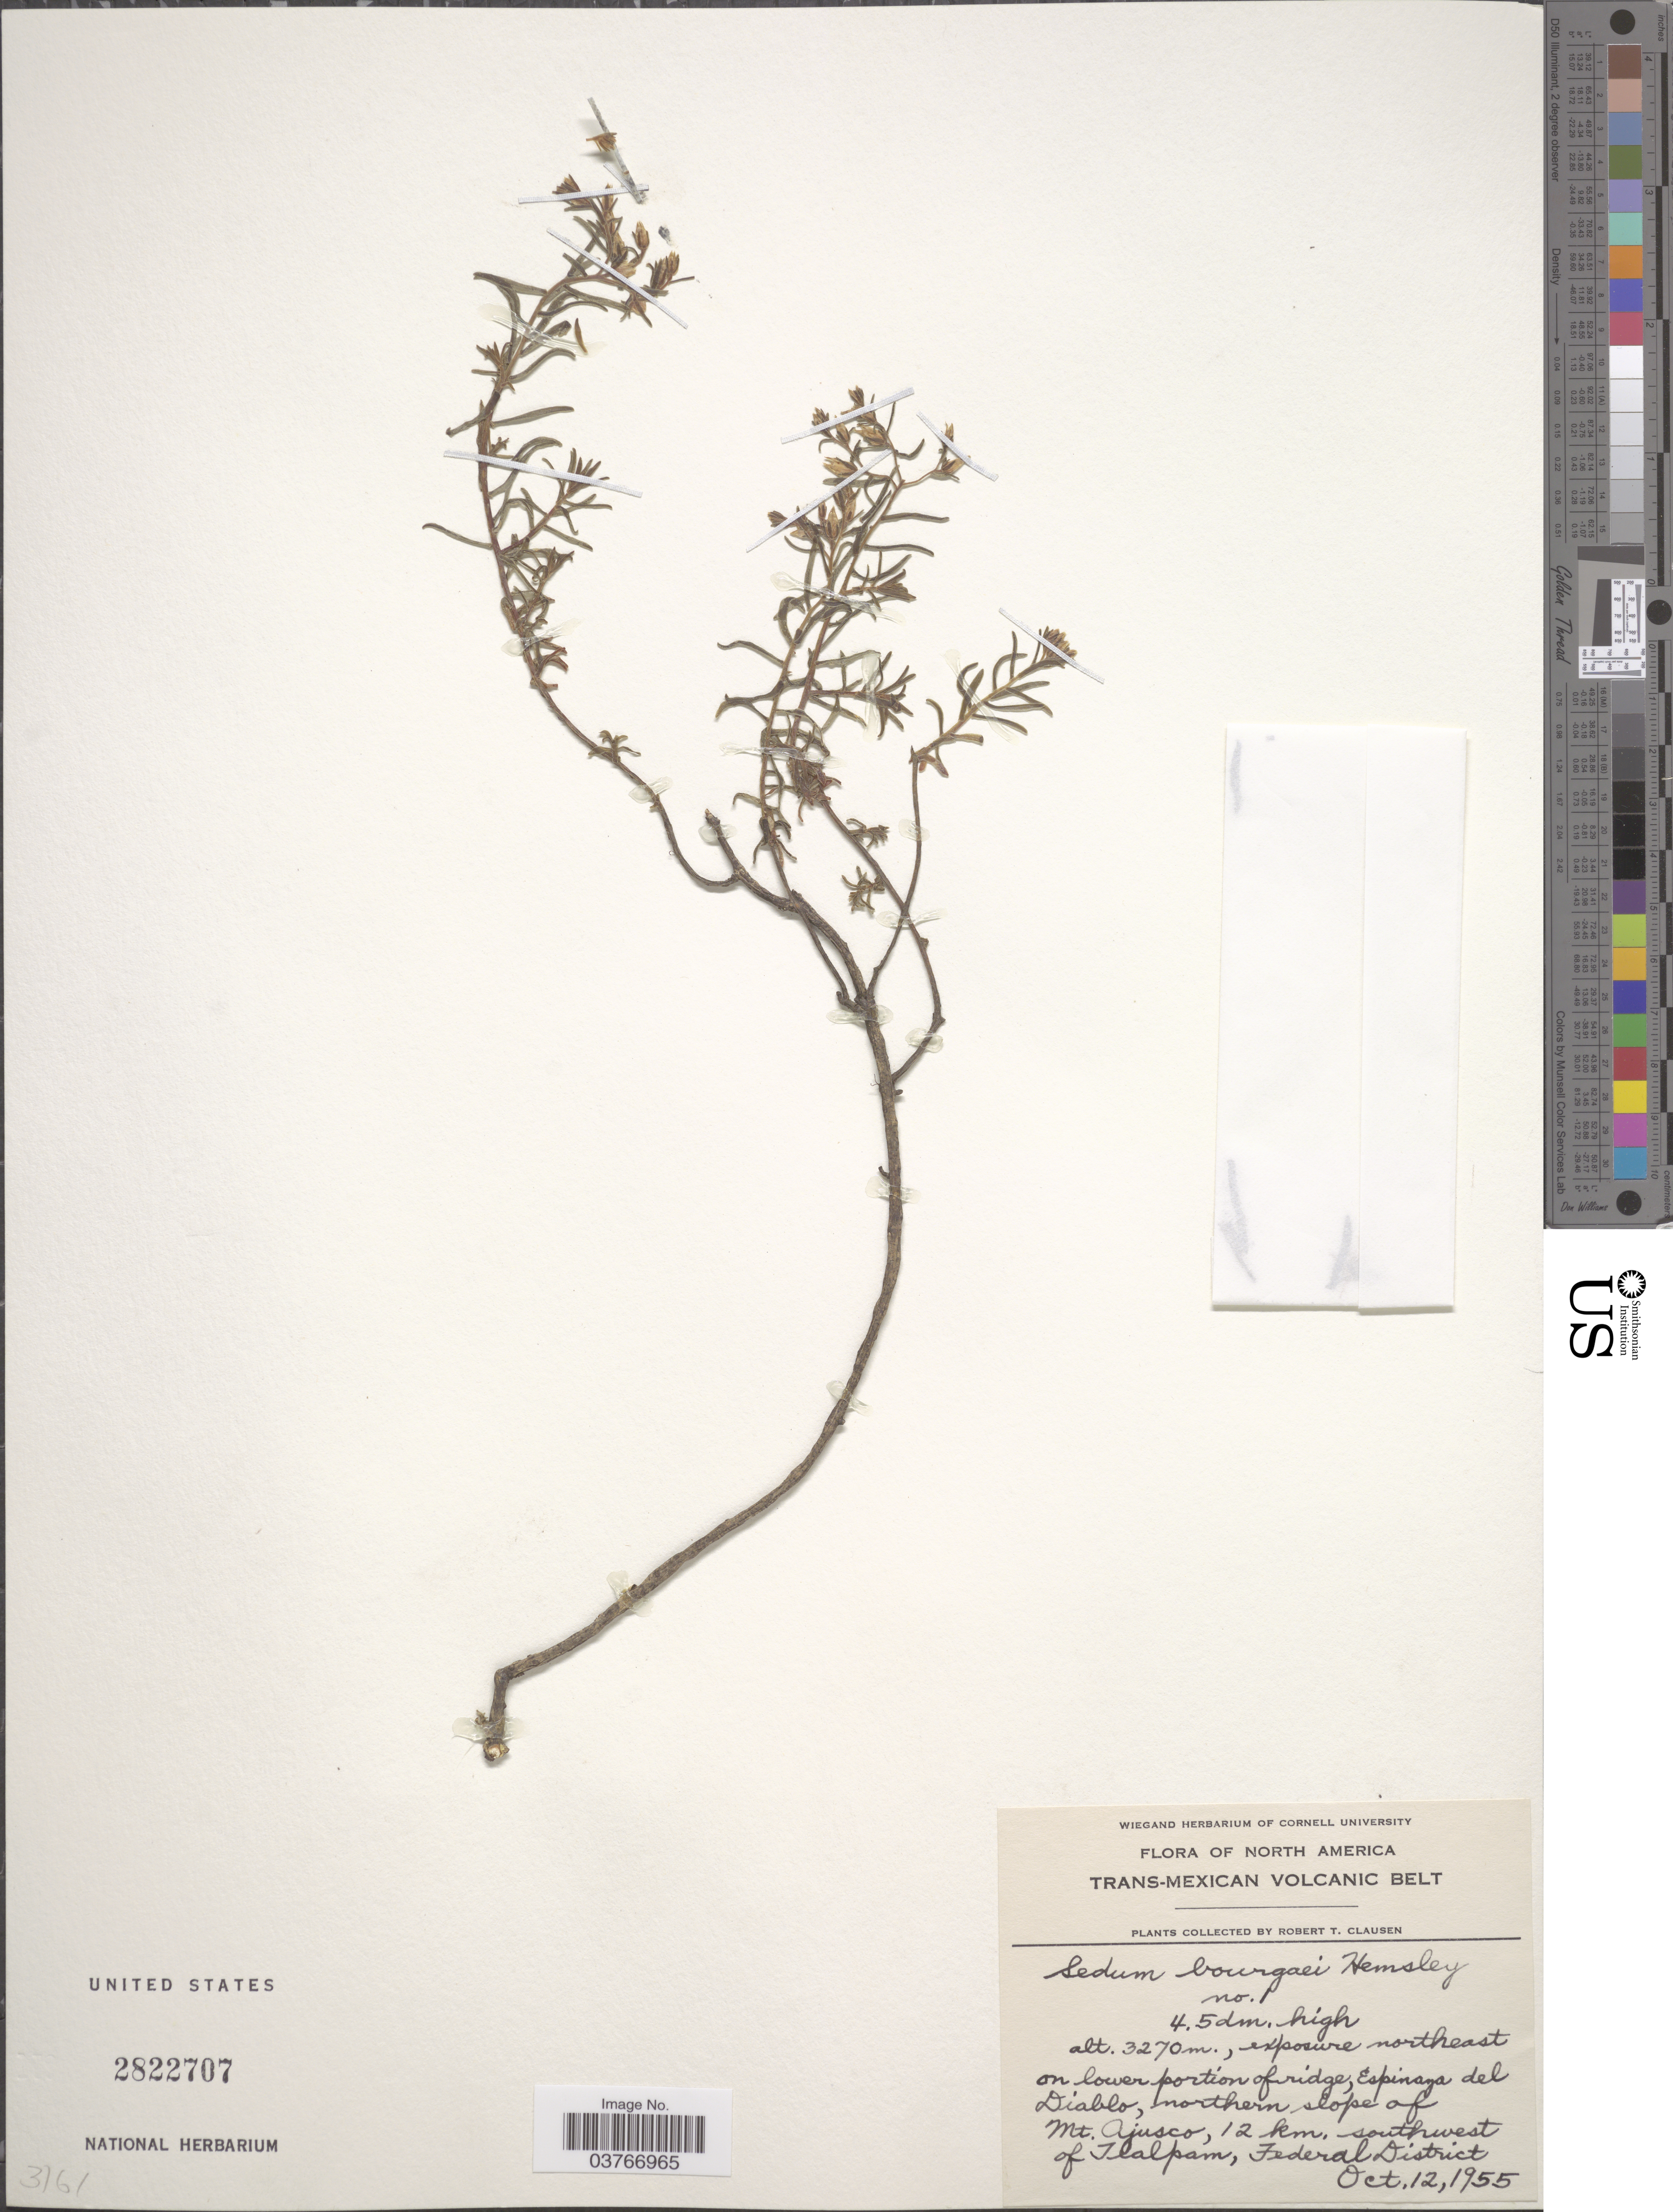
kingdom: Plantae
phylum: Tracheophyta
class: Magnoliopsida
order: Saxifragales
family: Crassulaceae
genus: Sedum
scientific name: Sedum bourgaei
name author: Hemsl.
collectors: R. T. Clausen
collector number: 1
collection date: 1955-10-12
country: Mexico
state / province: Distrito Federal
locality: Trans-Mexican Volcanic Belt. Northeast on lower portion of ridge, Espinaya del Diablo, northern slope of Mt. Ajusco, 12 km southwest of Tlalpam, Federal District.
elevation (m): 3270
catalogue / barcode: US 2822707